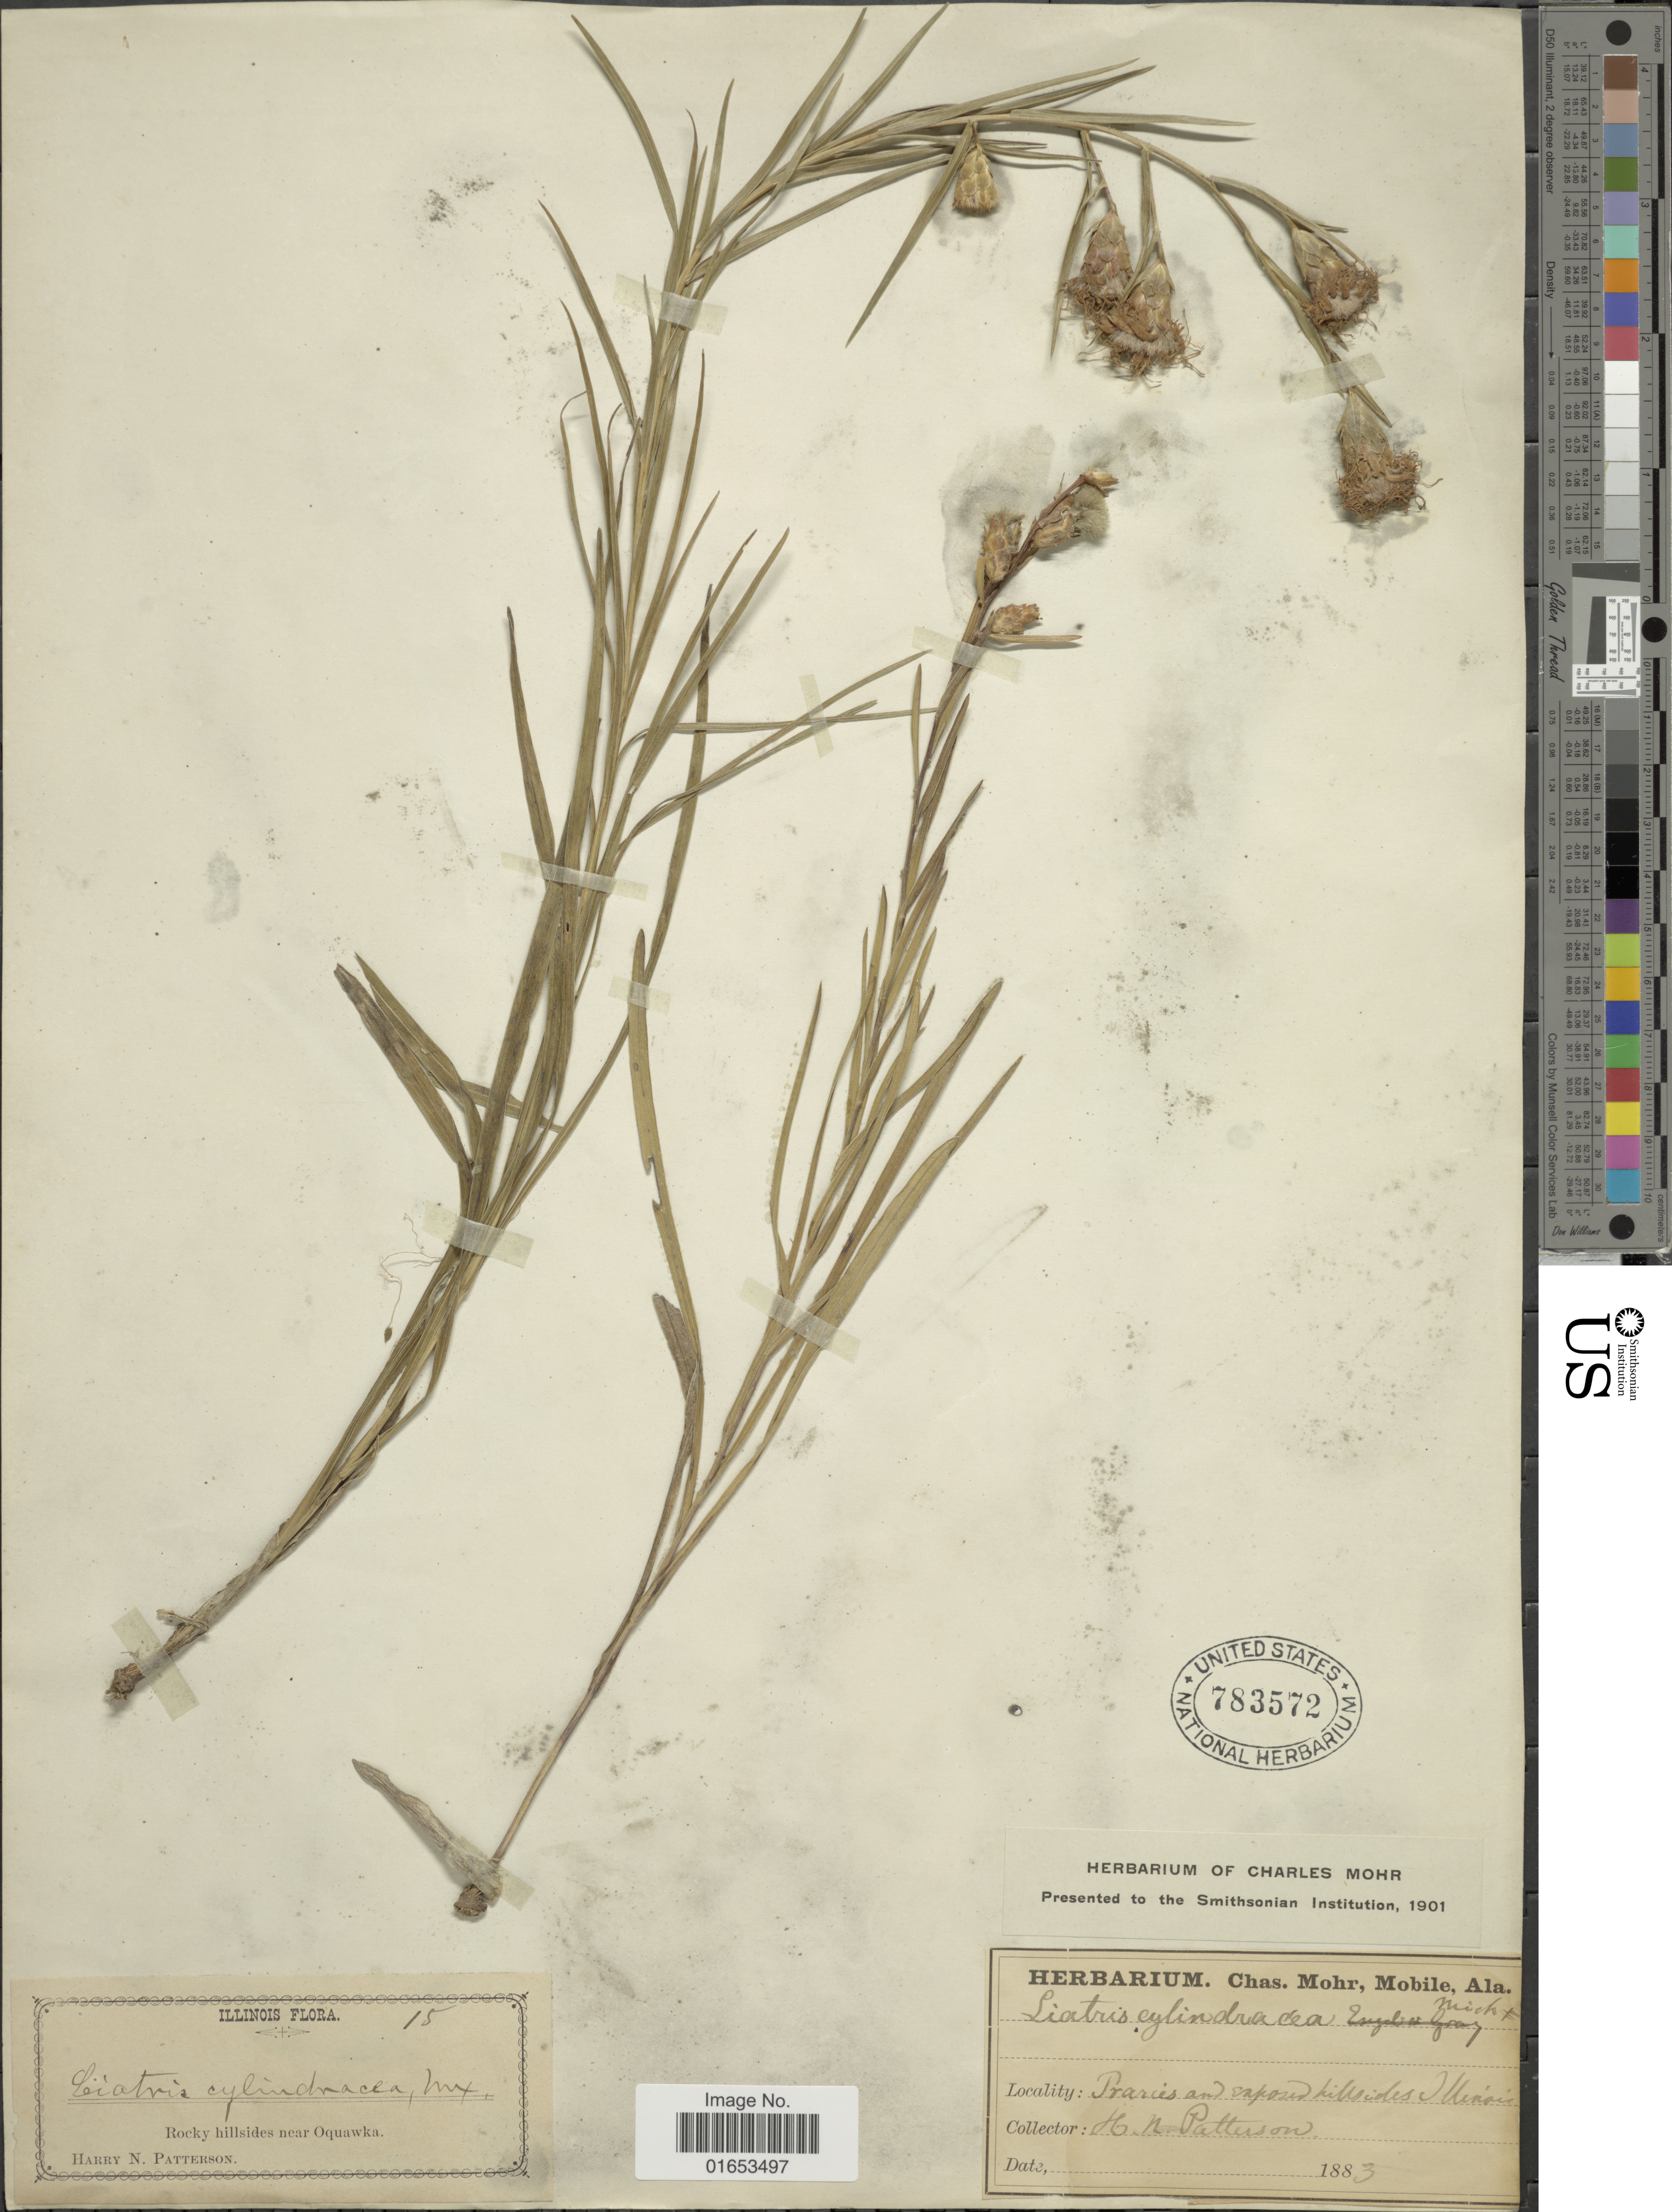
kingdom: Plantae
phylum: Tracheophyta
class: Magnoliopsida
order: Asterales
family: Asteraceae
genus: Liatris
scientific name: Liatris cylindracea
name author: Michaux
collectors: H. N. Patterson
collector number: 15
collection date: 1883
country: United States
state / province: Illinois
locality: Prairies and exposed hillsides, Rocky hillsides near Oquawka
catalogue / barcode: US 783572